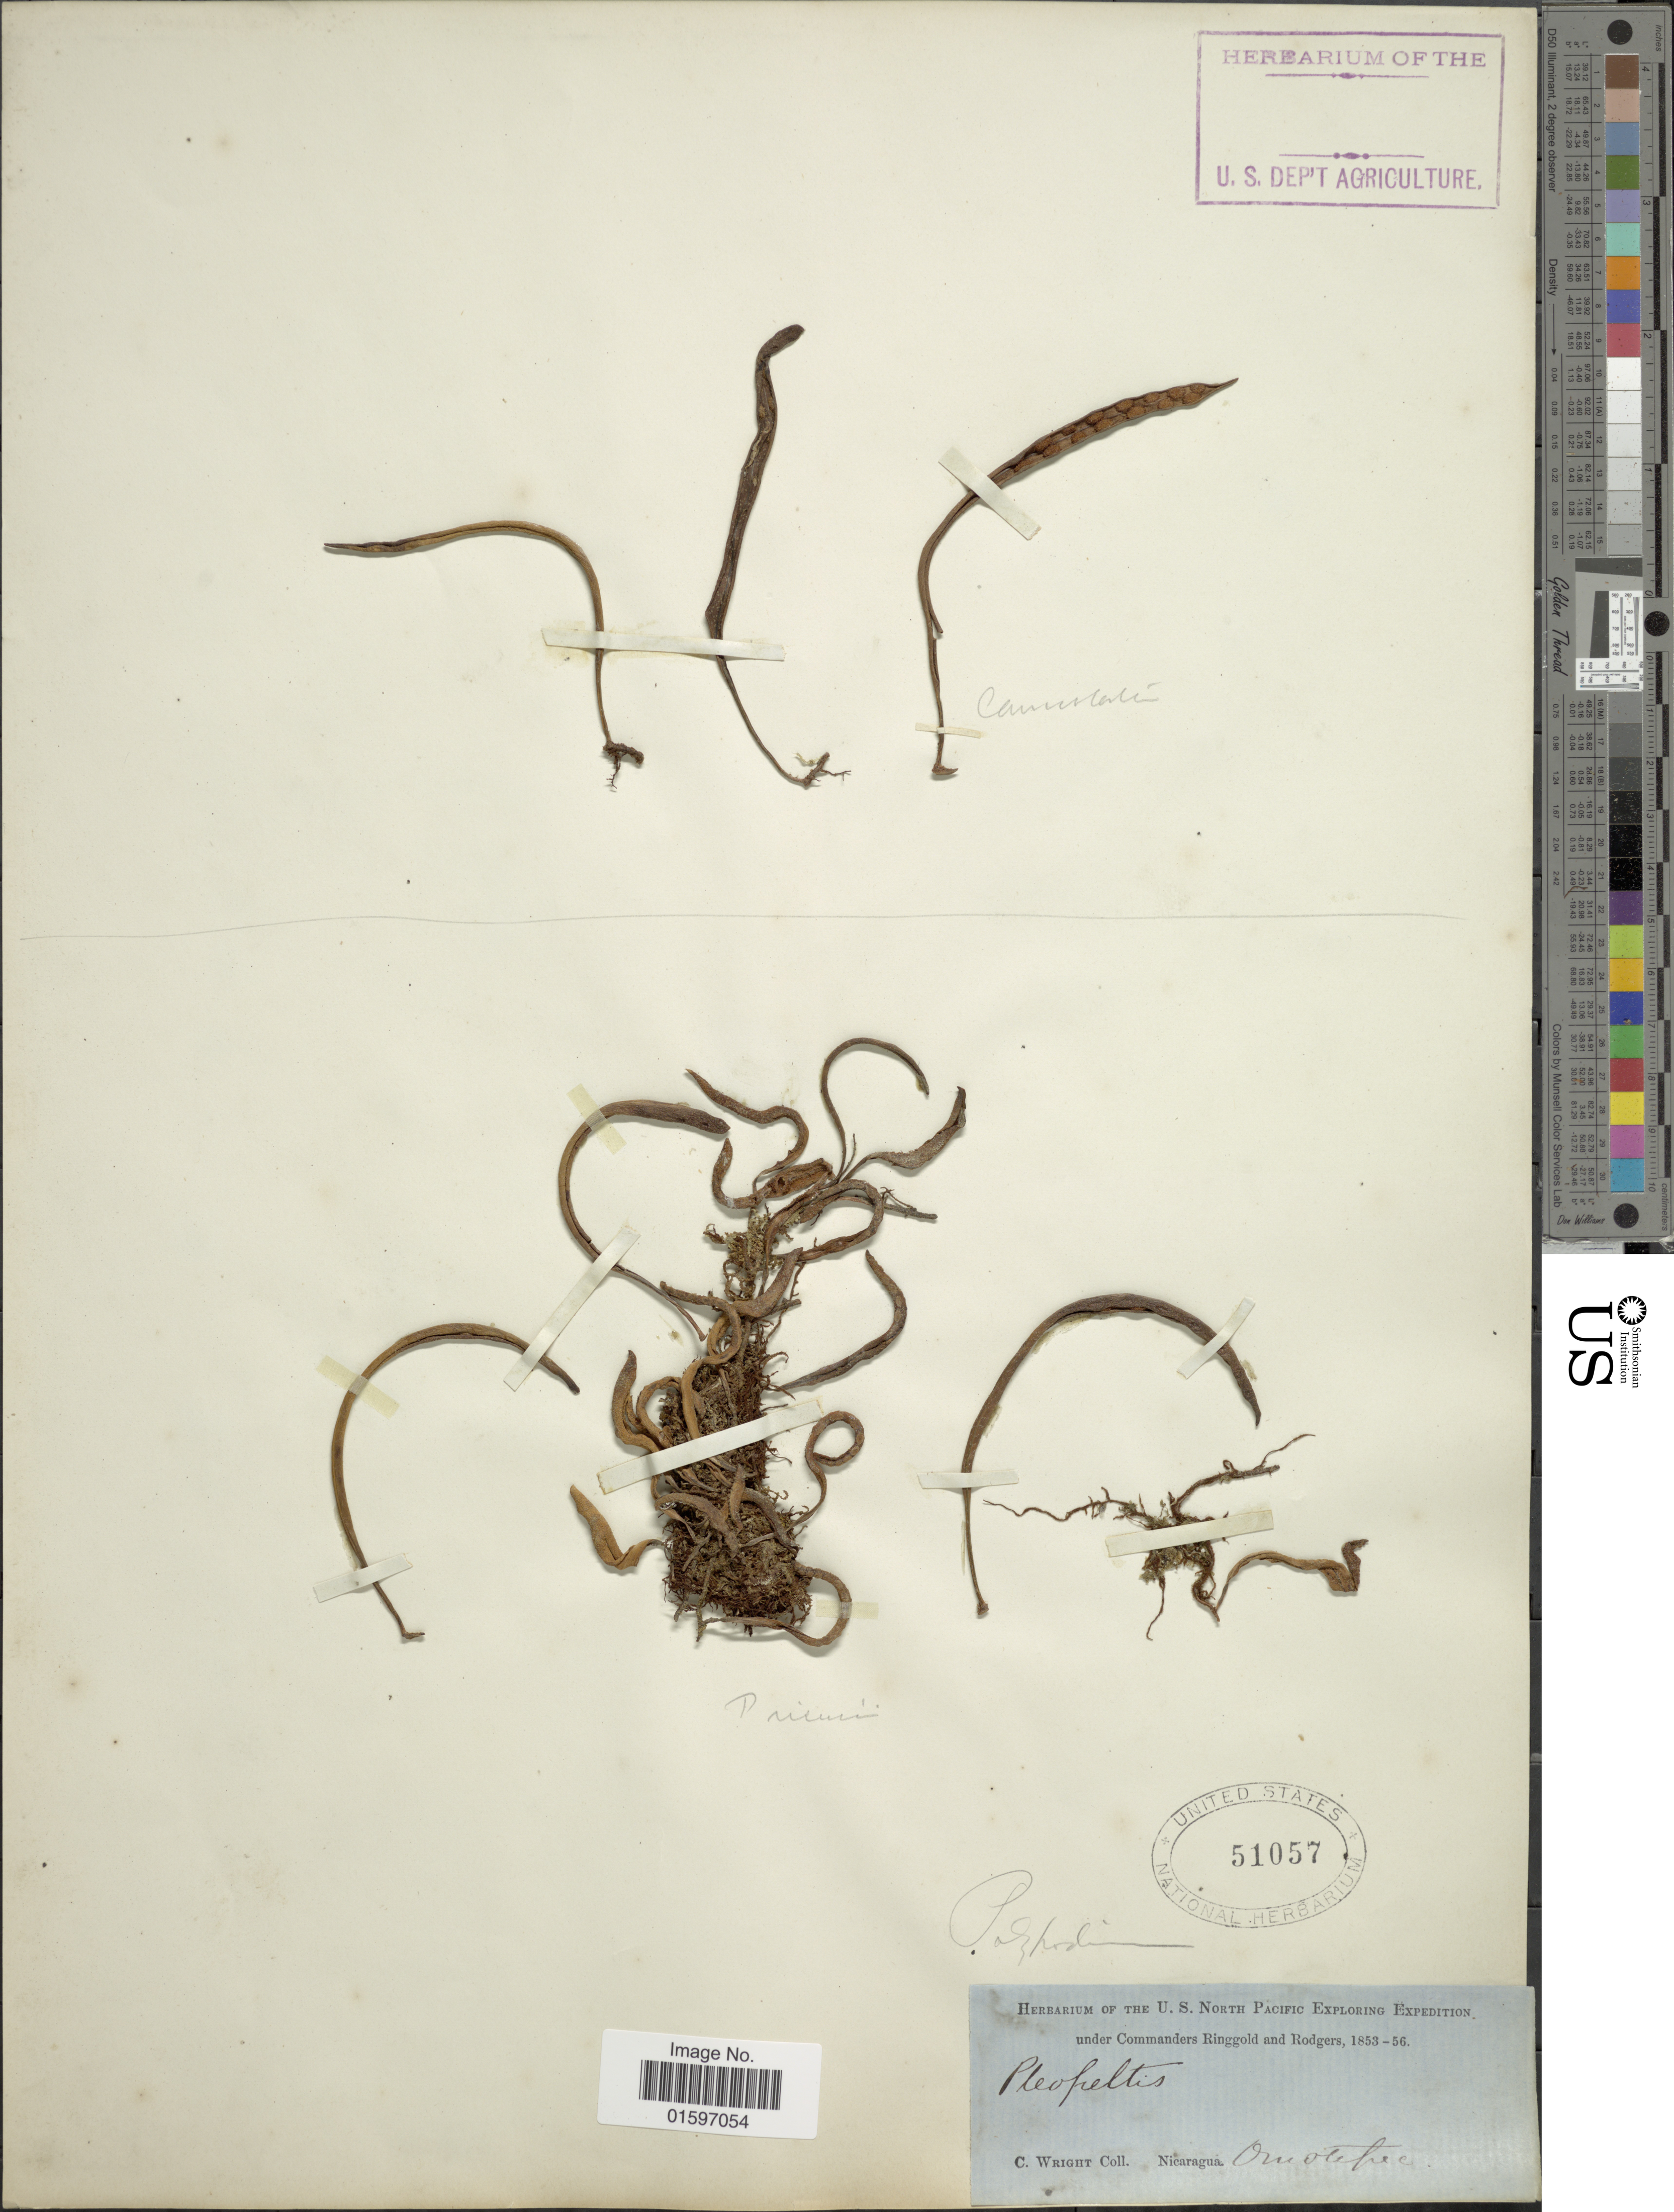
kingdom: Plantae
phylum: Tracheophyta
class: Polypodiopsida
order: Polypodiales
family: Polypodiaceae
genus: Pleopeltis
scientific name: Pleopeltis astrolepis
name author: (Liebm.) E. Fourn.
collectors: C. Wright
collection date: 1853/1856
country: Nicaragua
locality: Omotepec.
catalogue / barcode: US 51057